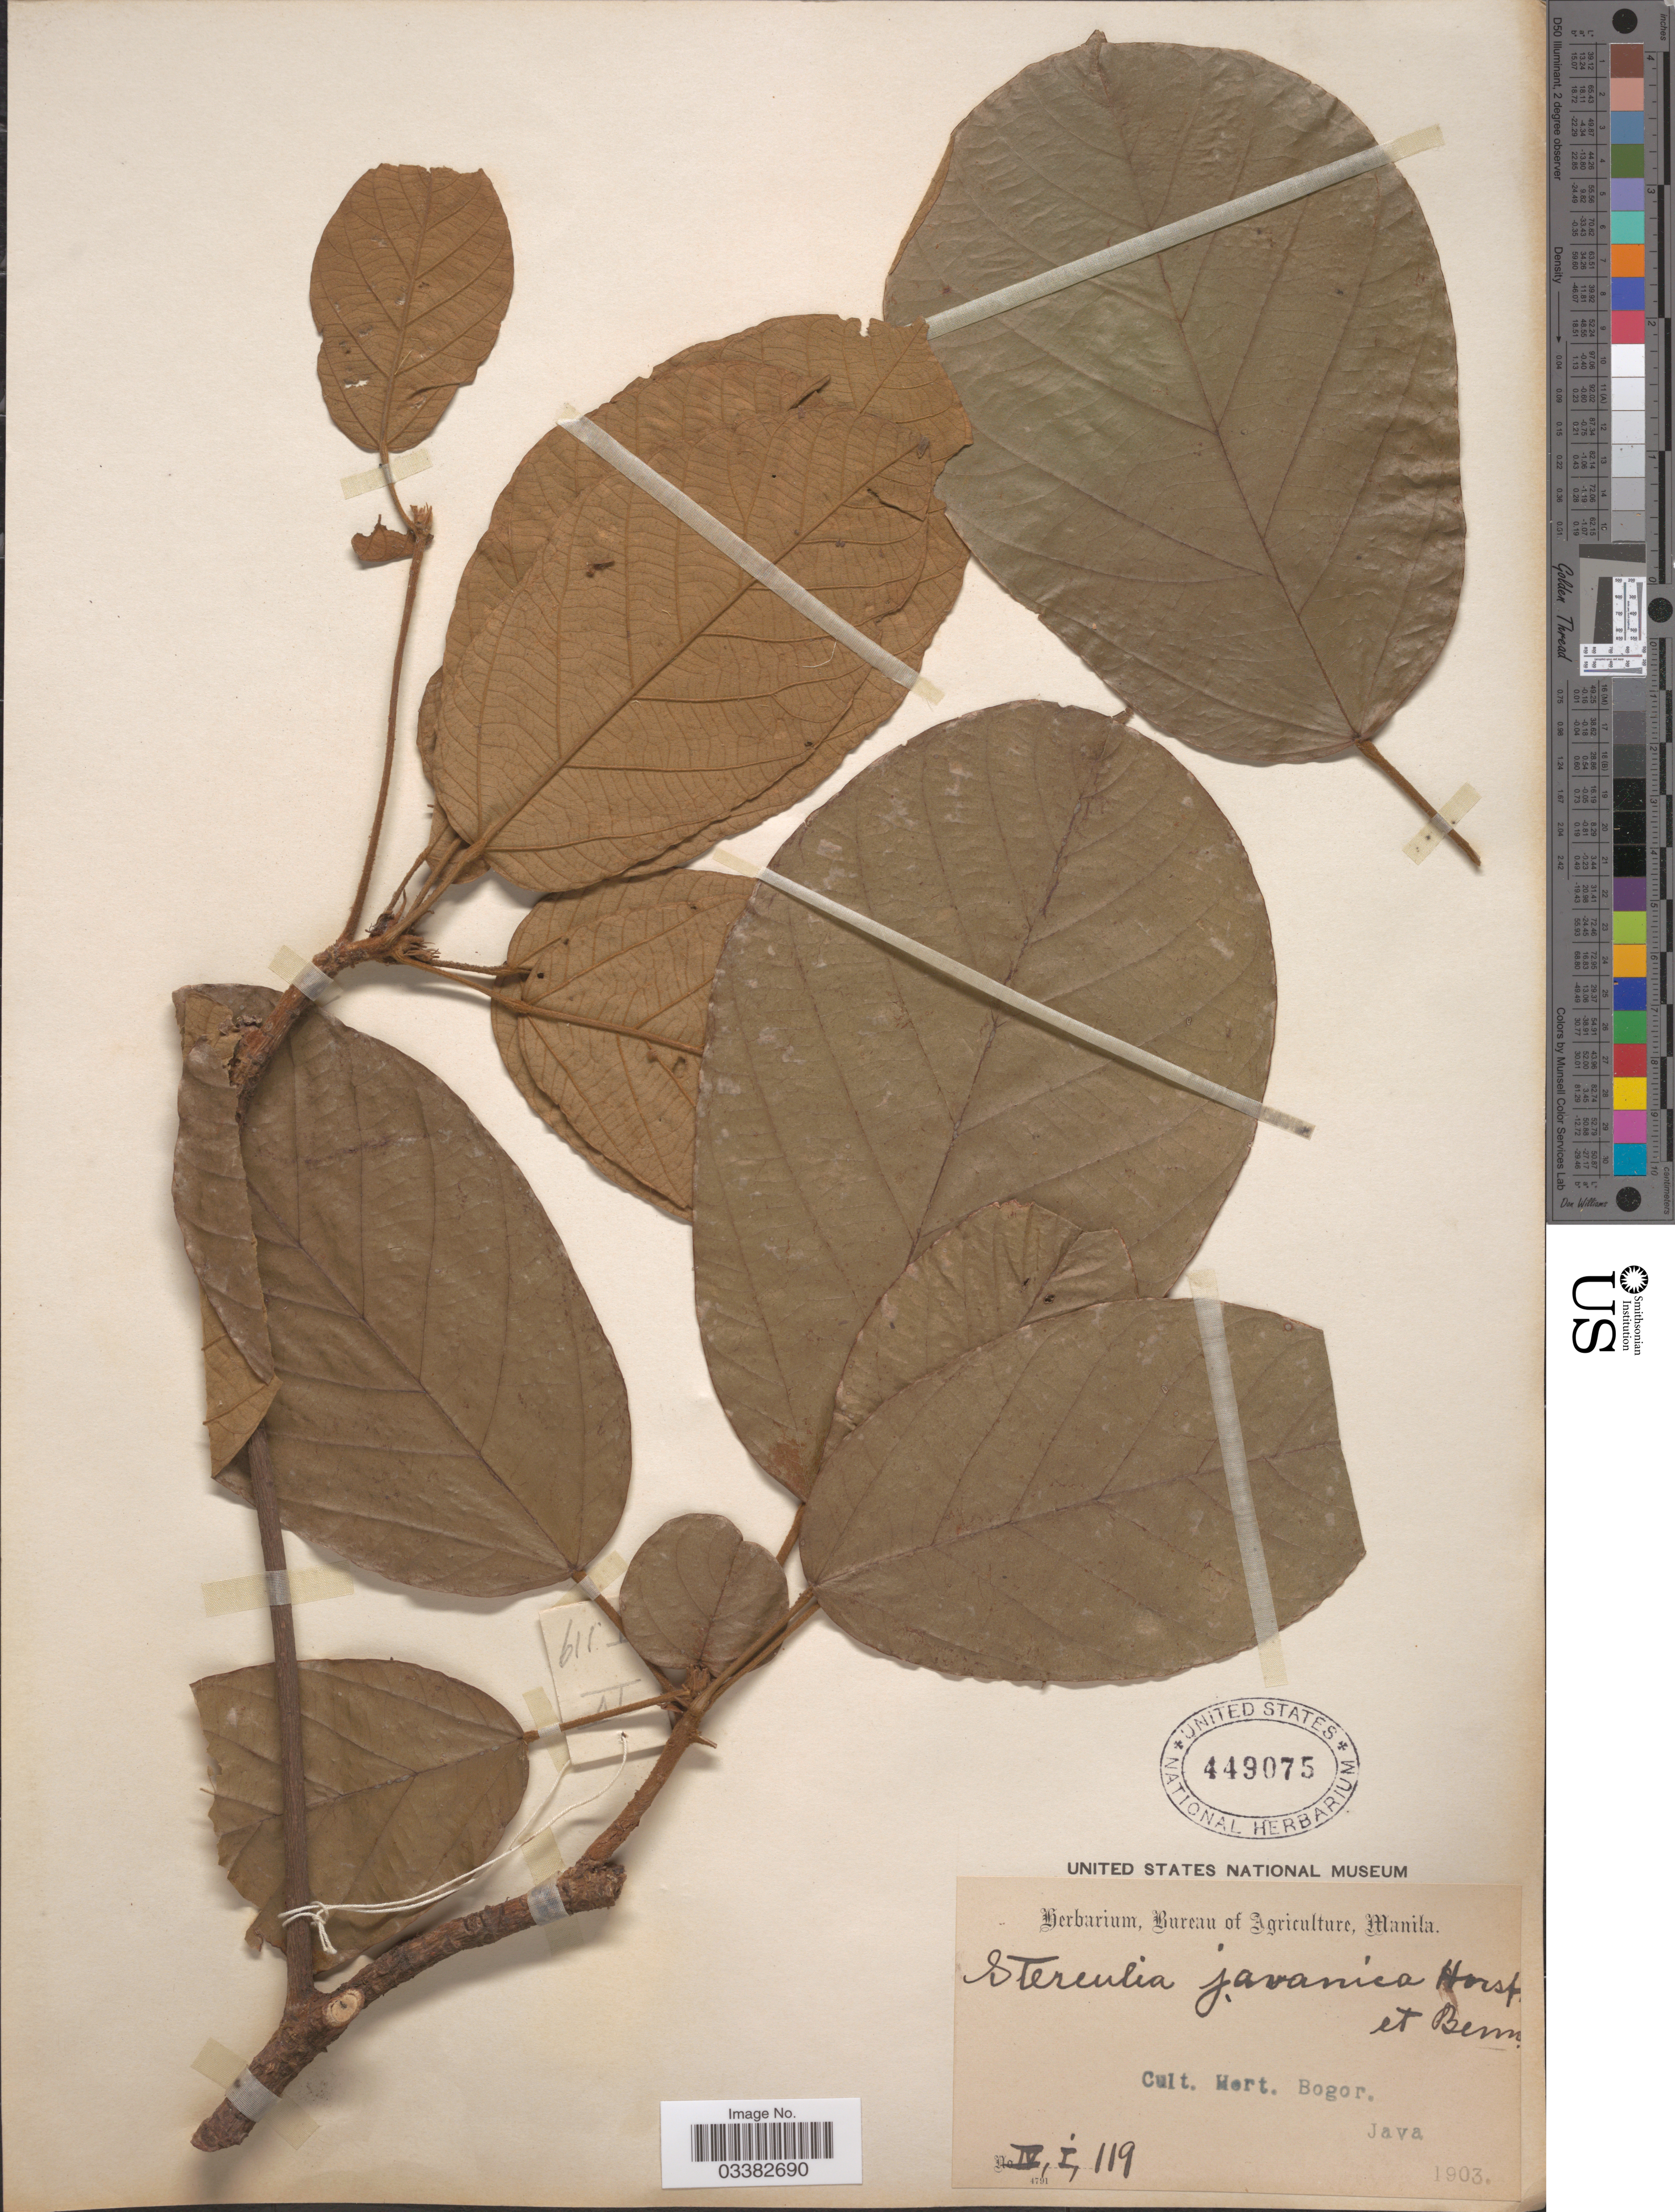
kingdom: Plantae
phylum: Tracheophyta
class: Magnoliopsida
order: Malvales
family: Malvaceae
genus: Sterculia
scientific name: Sterculia javanica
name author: R. Br.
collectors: ex Herb. Bur. Agric. Manila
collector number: IV,I,119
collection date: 1903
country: Indonesia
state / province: Java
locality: Cult. Hort. Bogor.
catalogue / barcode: US 449075